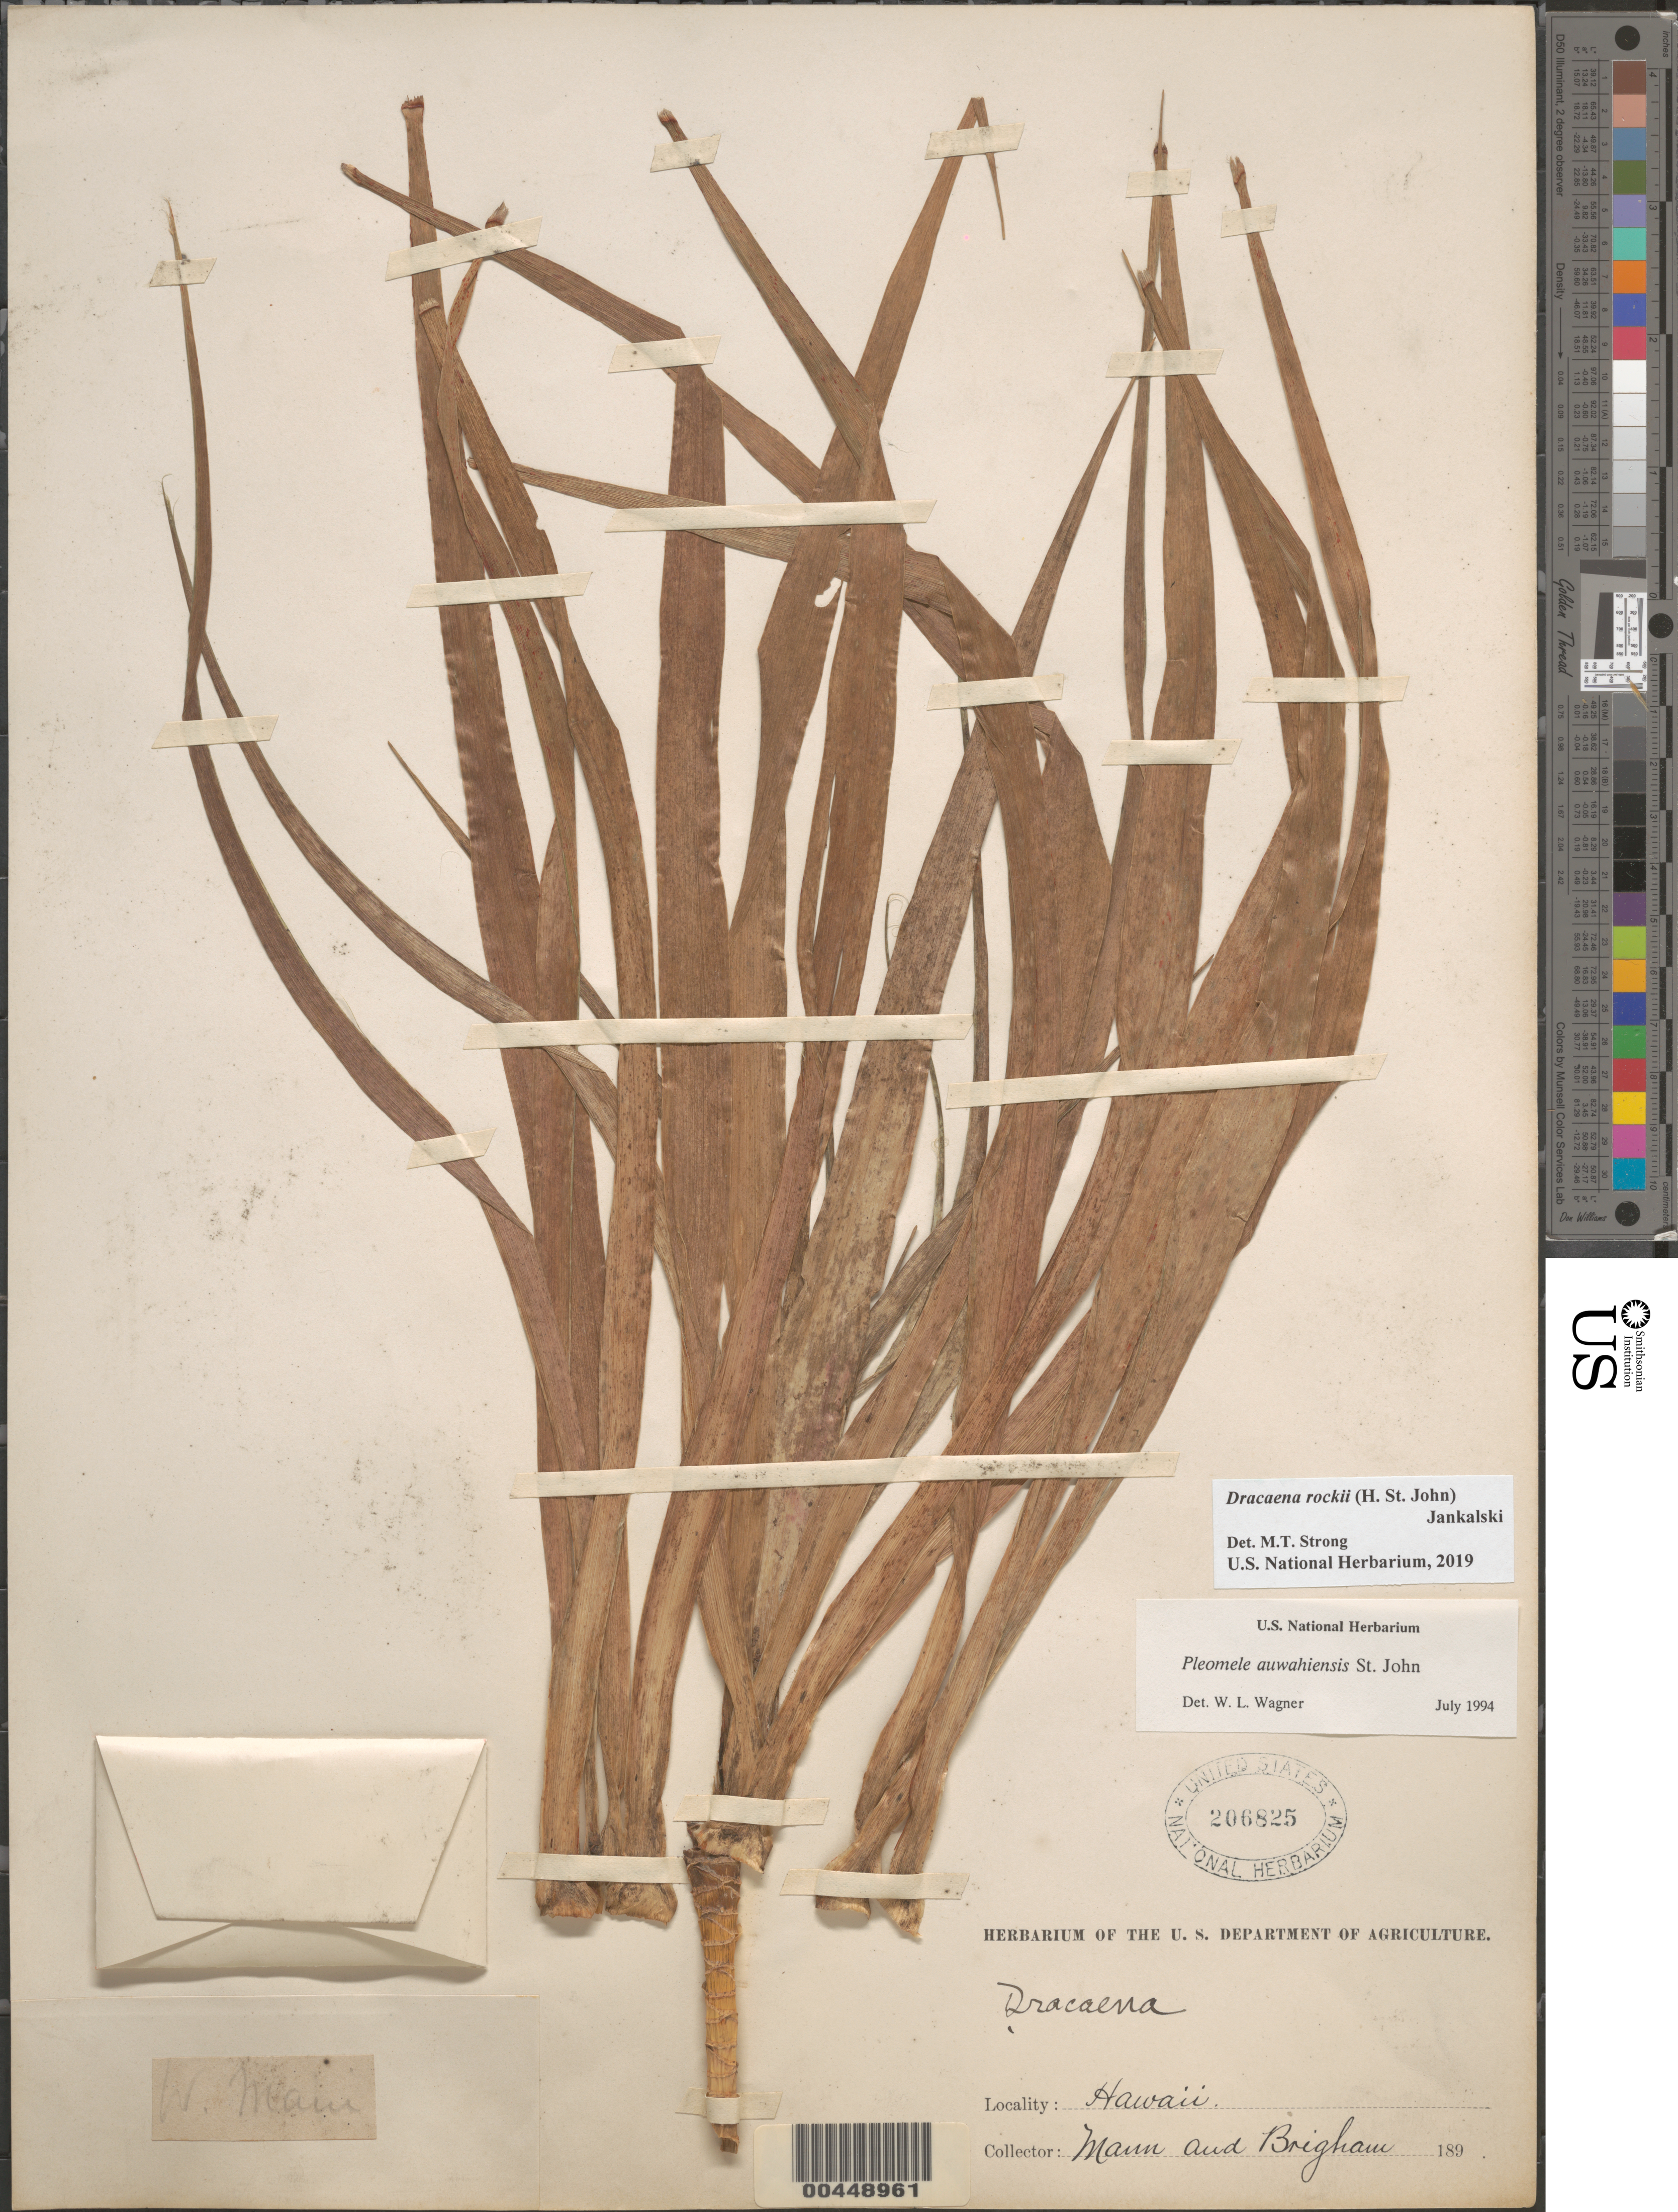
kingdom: Plantae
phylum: Tracheophyta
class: Liliopsida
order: Asparagales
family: Asparagaceae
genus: Dracaena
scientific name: Dracaena rockii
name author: (H. St. John) Jankalski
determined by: Strong, Mark T., (BOT), Smithsonian Institution - National Museum of Natural History (UNITED STATES)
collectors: H. Mann & W. T. Brigham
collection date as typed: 189?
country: United States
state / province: Hawaii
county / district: Hawaii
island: Hawaii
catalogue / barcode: US 206825